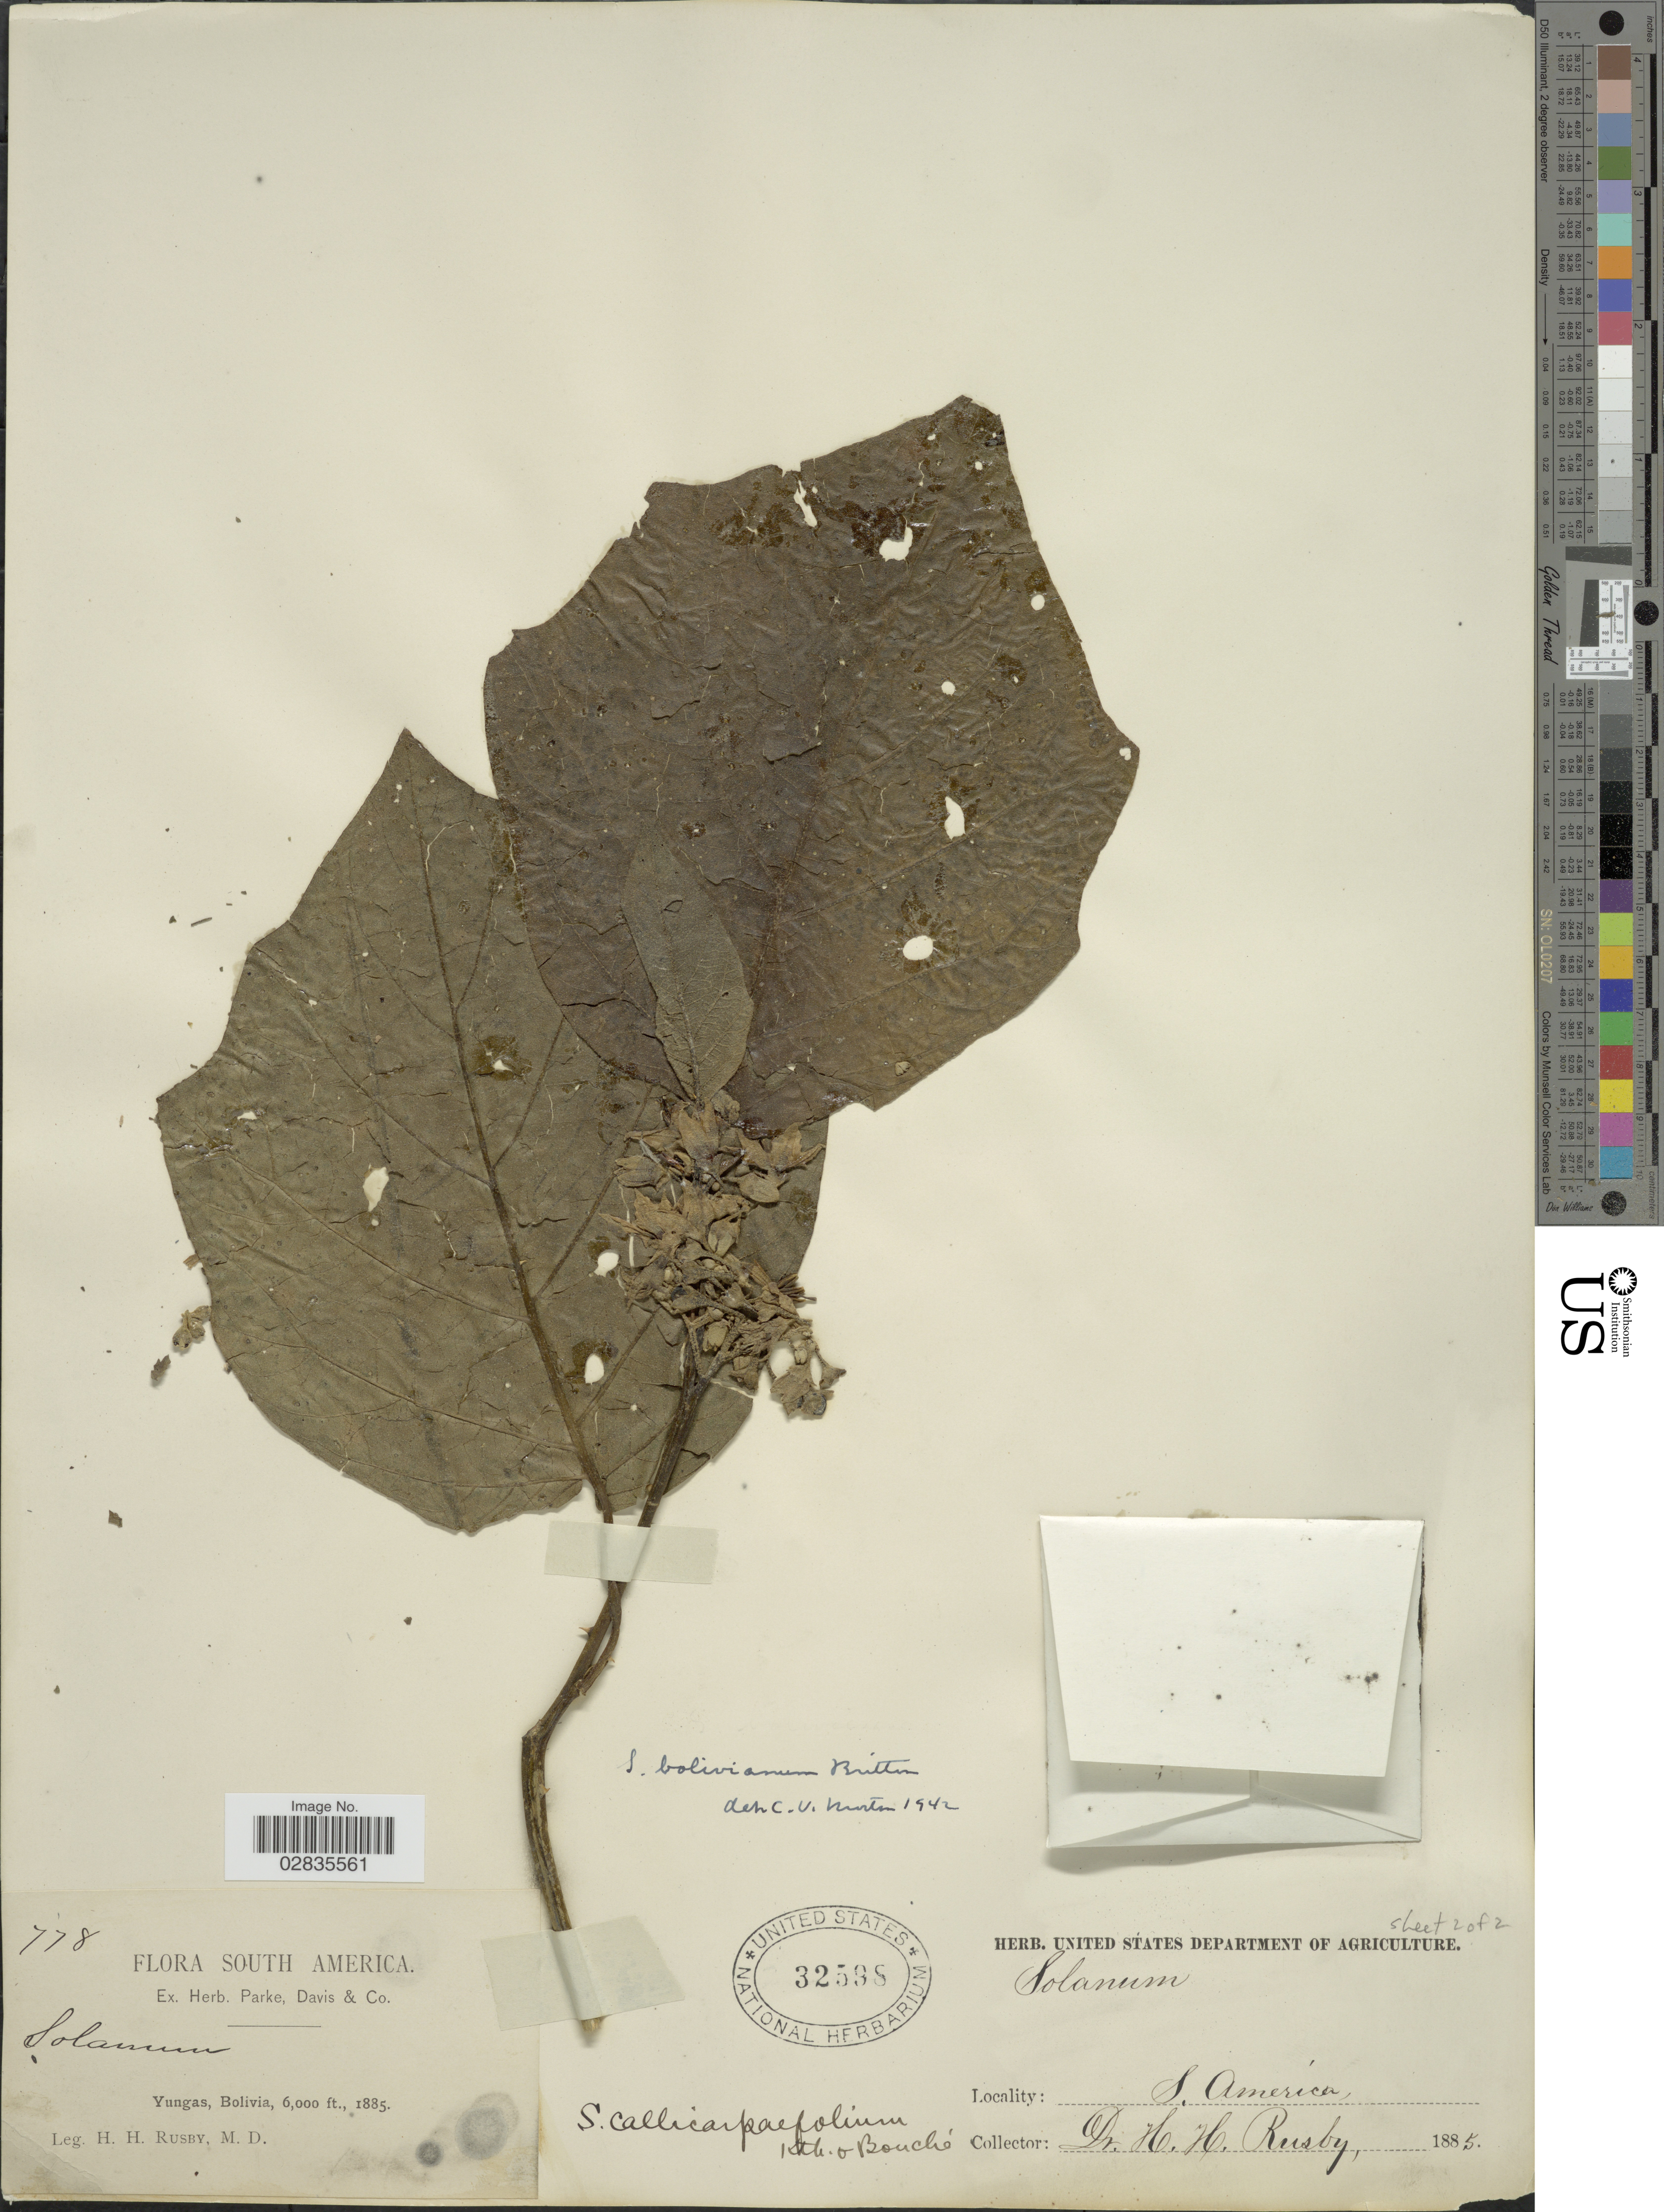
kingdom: Plantae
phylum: Tracheophyta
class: Magnoliopsida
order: Solanales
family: Solanaceae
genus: Solanum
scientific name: Solanum bolivianum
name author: Britton ex Rusby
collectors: H. H. Rusby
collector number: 778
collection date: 1885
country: Bolivia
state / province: La Paz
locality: Yungas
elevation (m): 1829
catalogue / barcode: US 32598